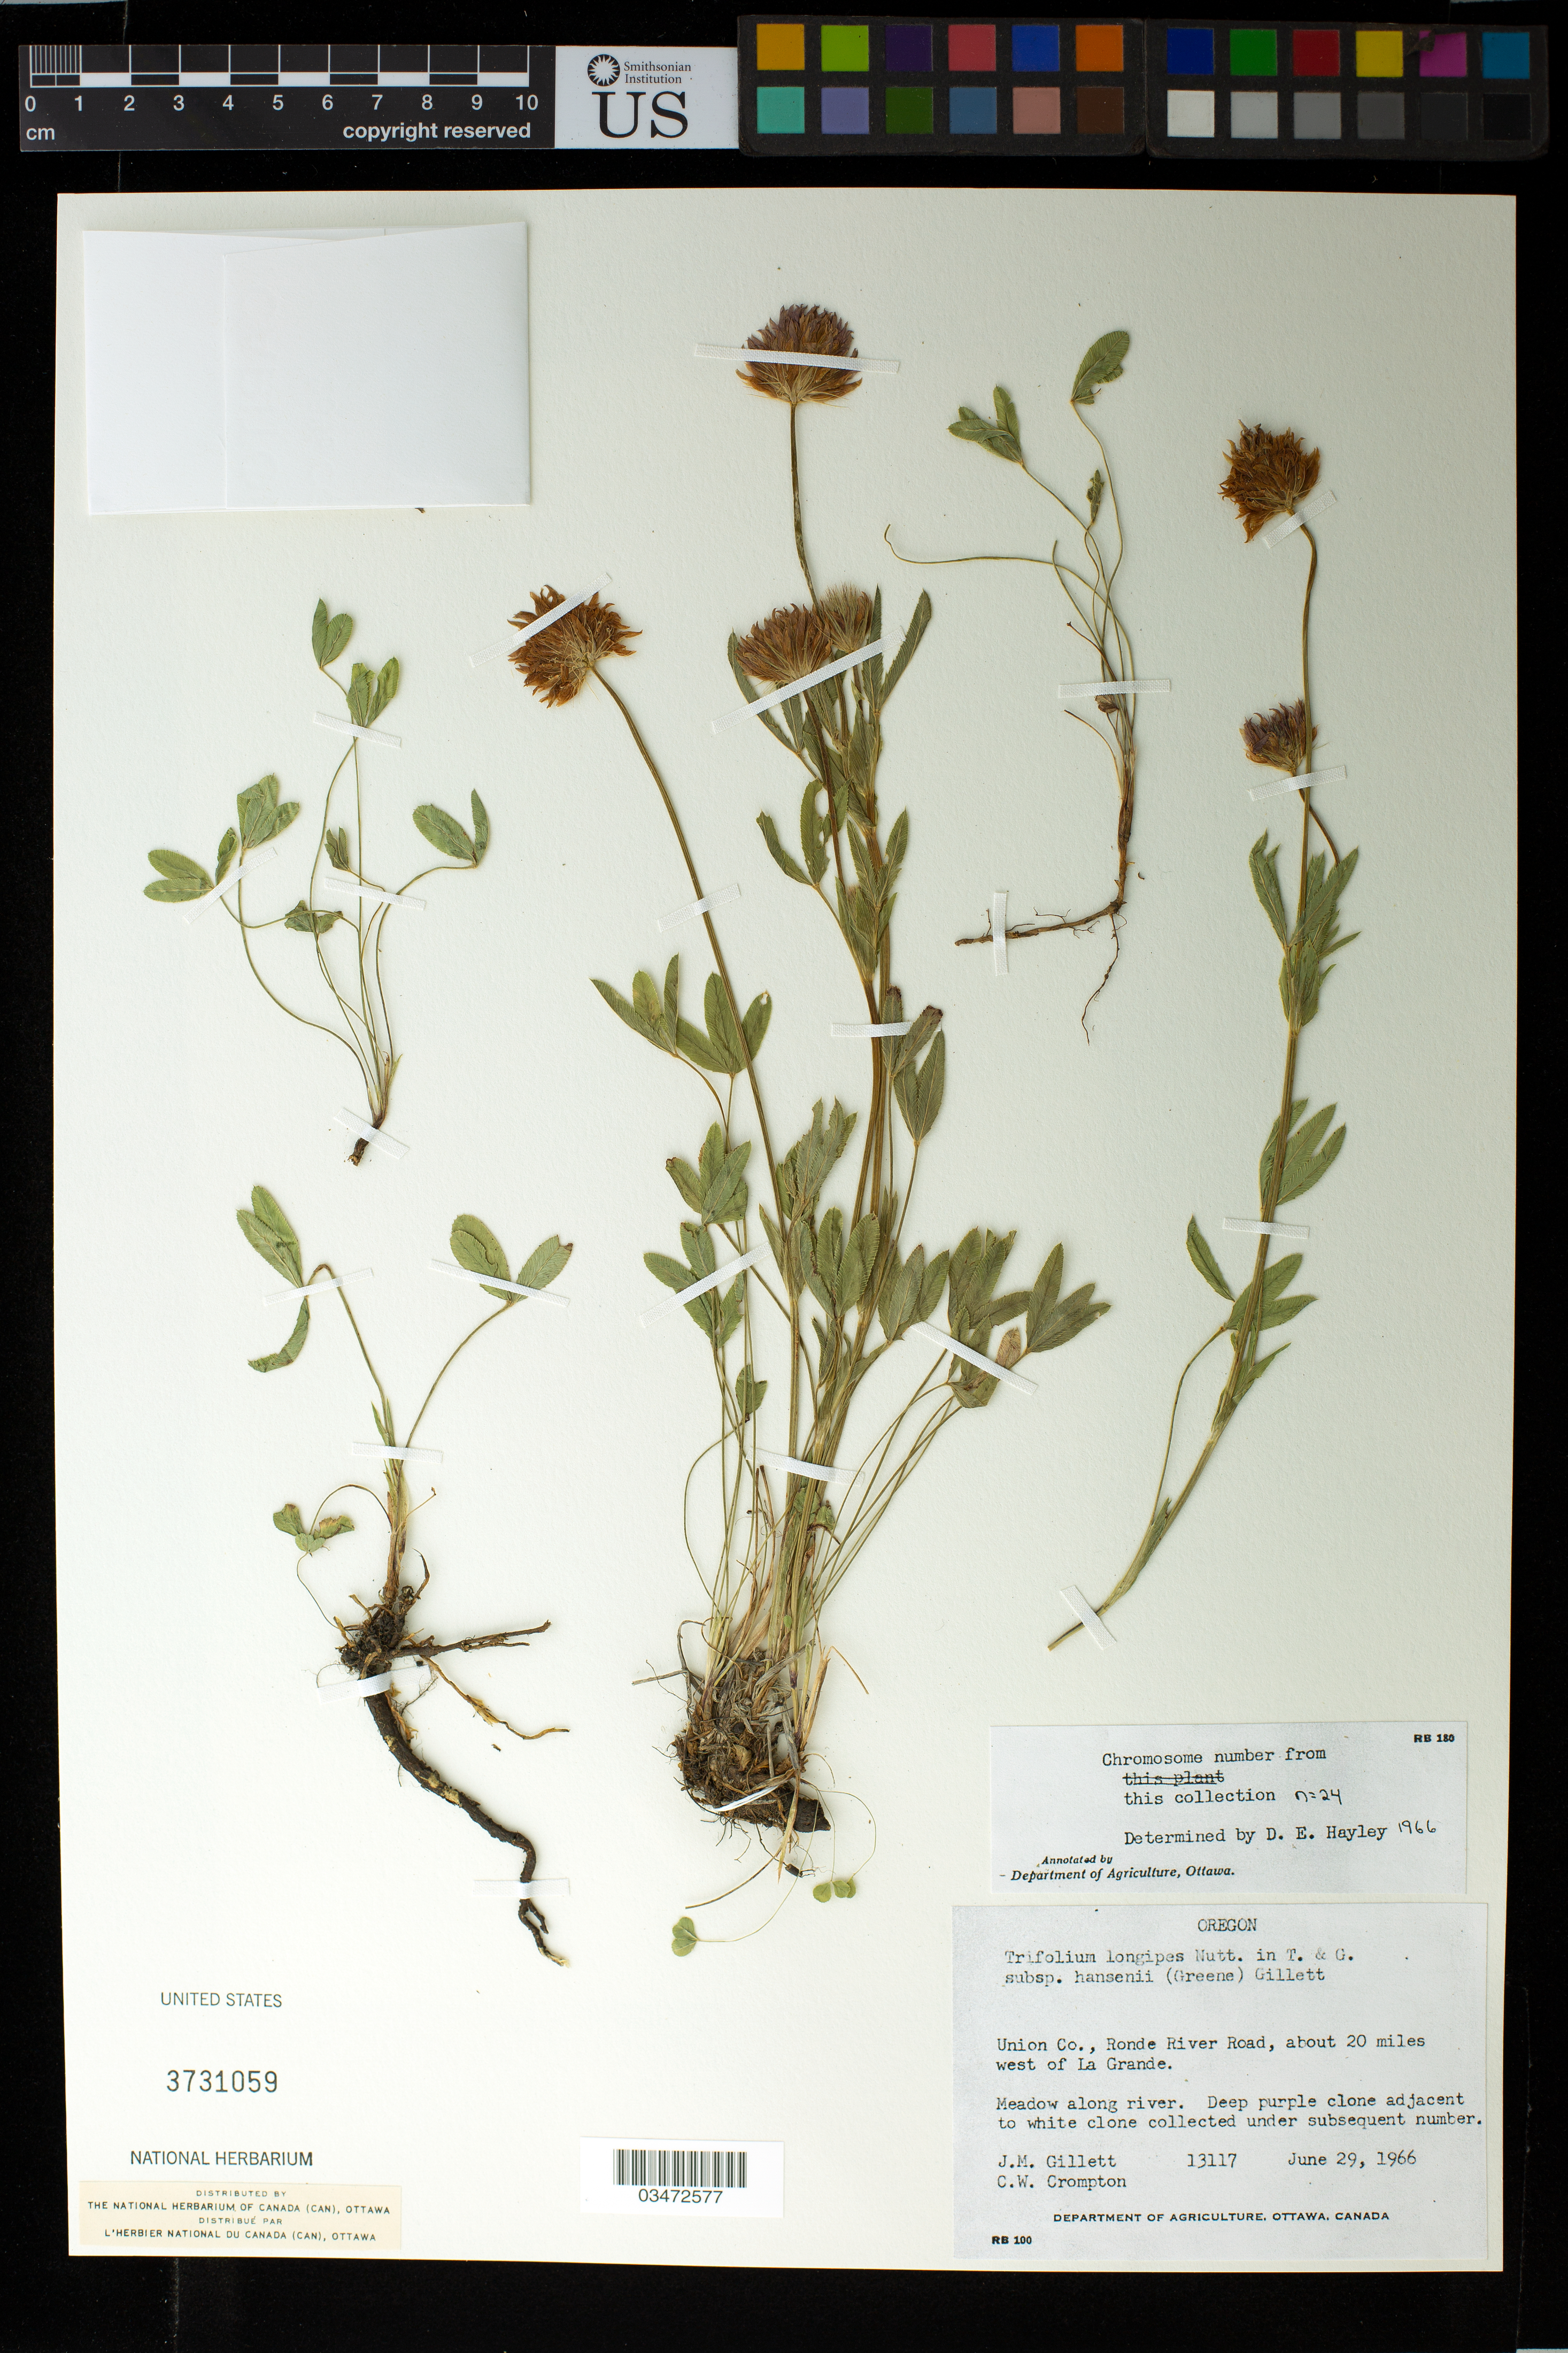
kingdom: Plantae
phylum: Tracheophyta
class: Magnoliopsida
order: Fabales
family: Fabaceae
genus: Trifolium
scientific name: Trifolium longipes subsp. hansenii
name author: (Greene) J.M. Gillett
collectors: J. Gillett & C. W. Crompton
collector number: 13117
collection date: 1966-06-29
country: United States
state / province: Oregon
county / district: Union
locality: Union Co., Ronde River Road, about 20 miles west of La Grande.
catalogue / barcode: US 3731059